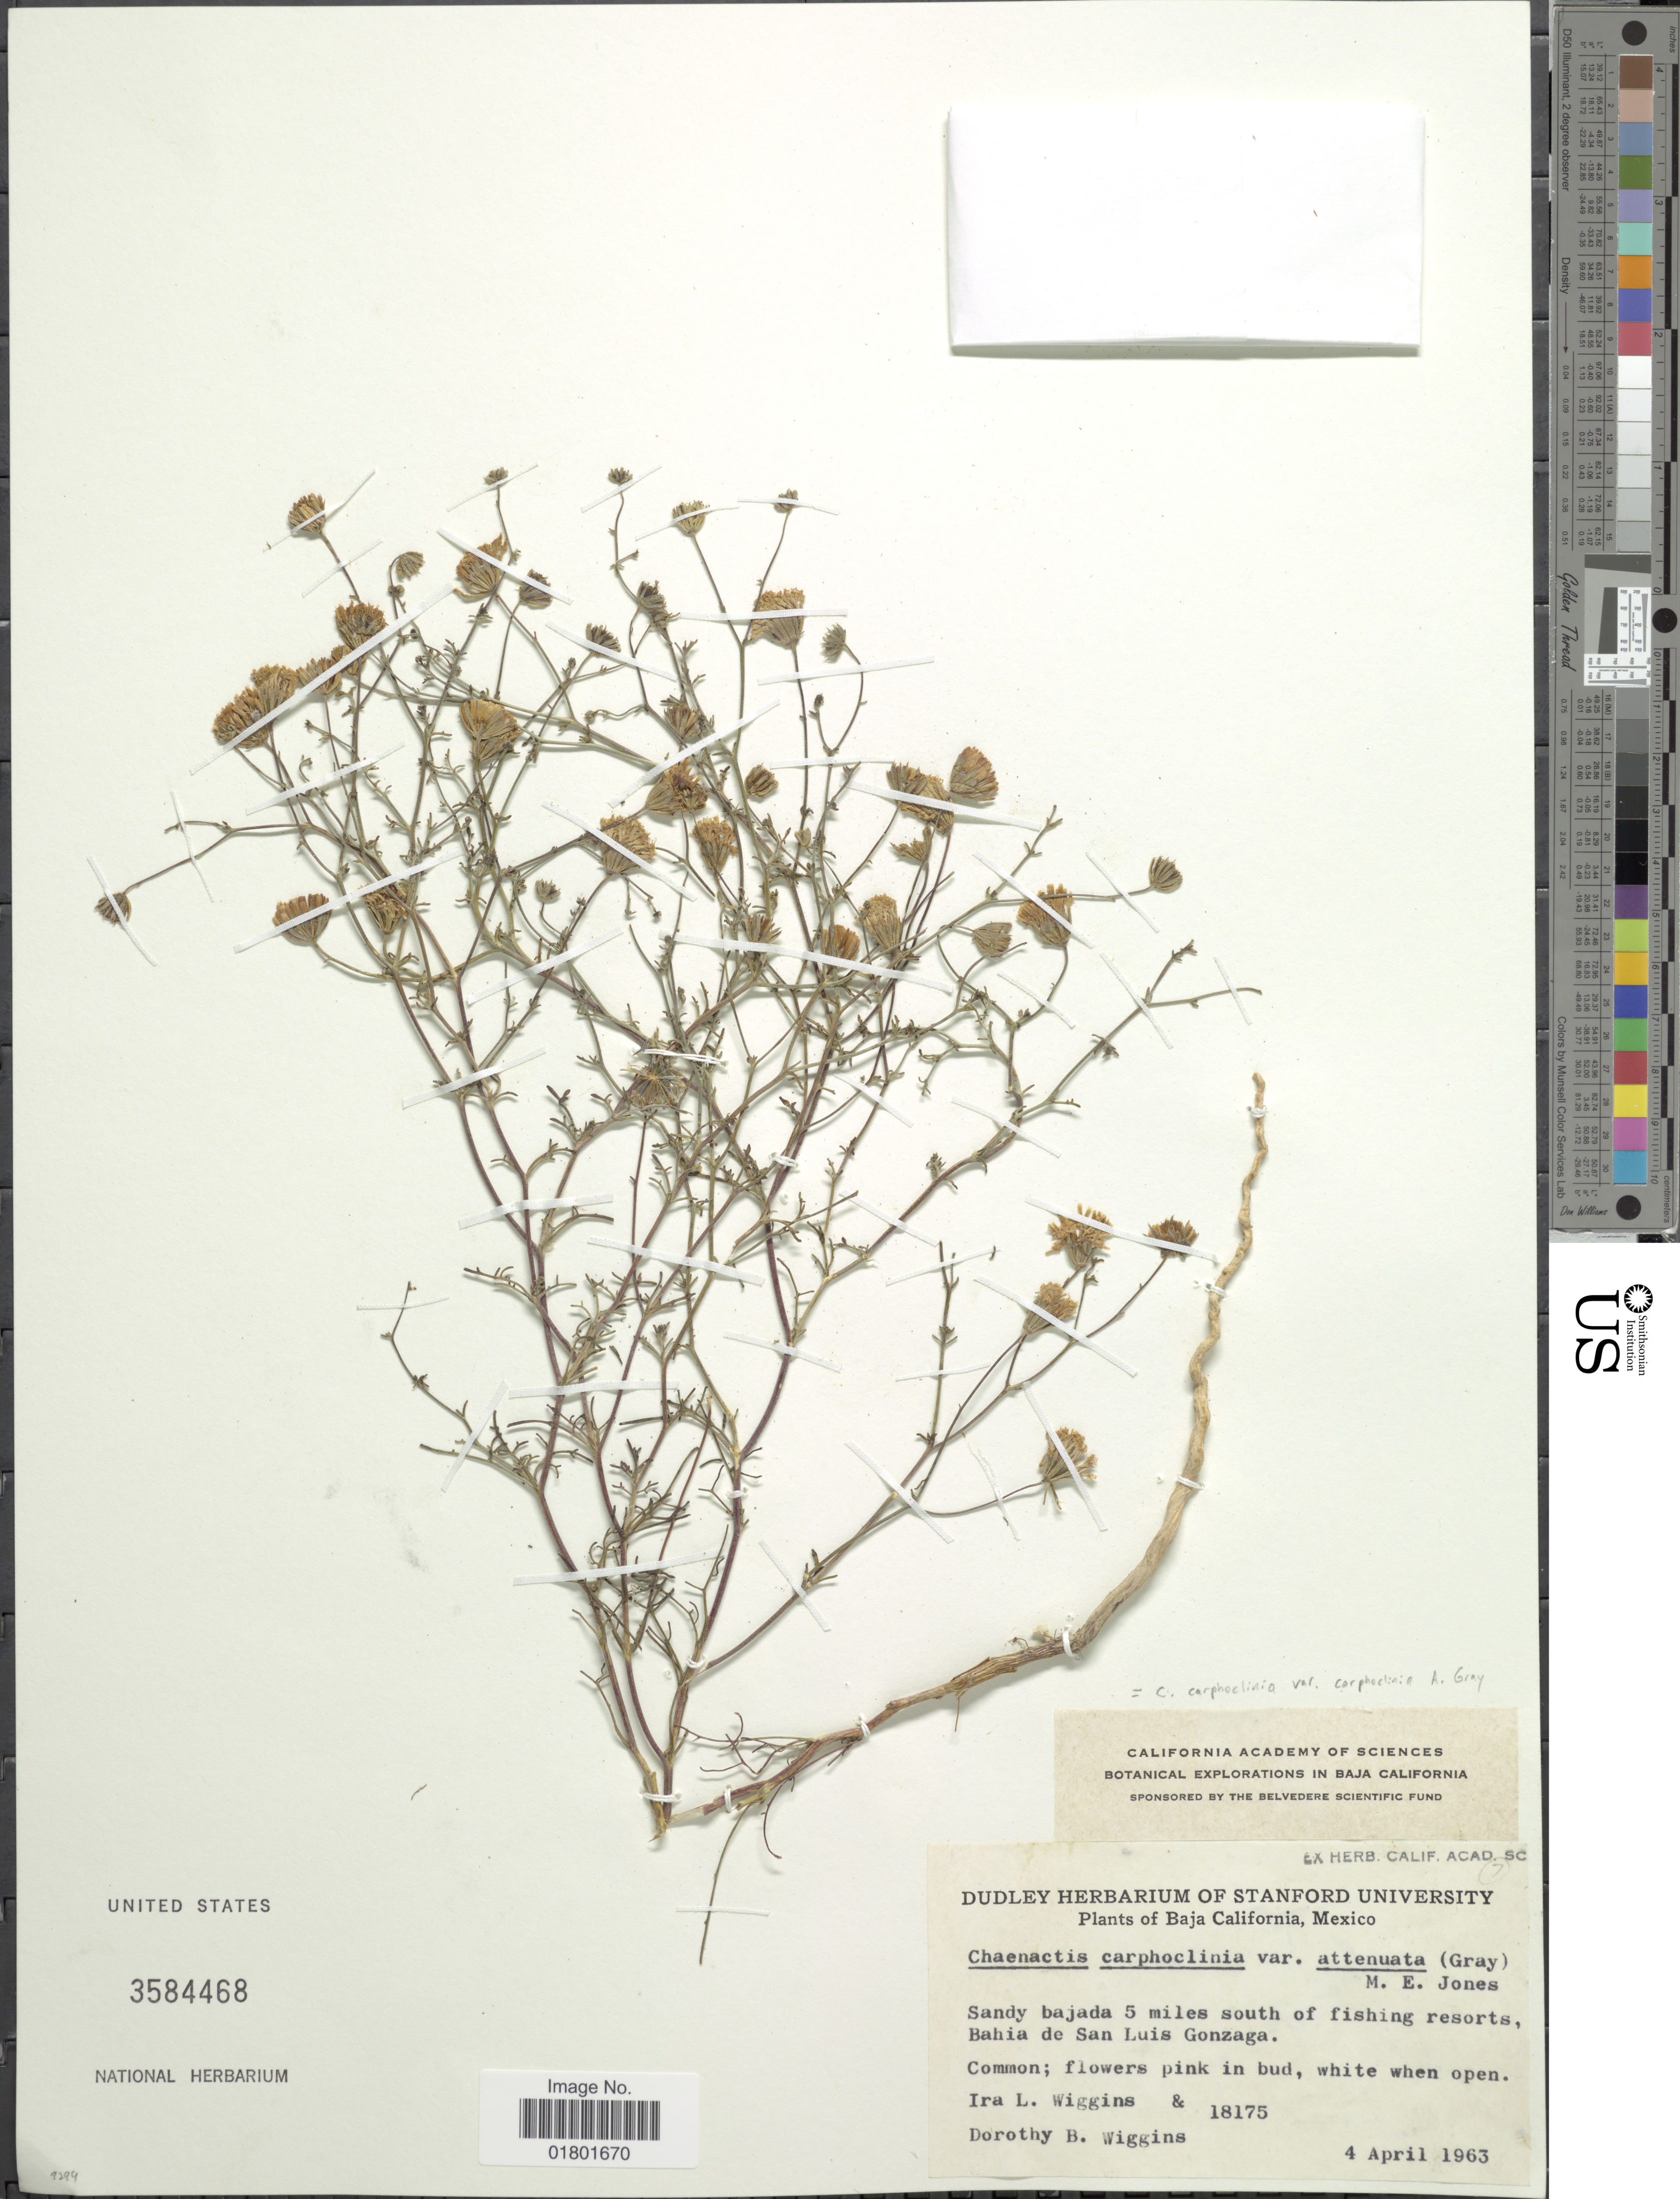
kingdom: Plantae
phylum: Tracheophyta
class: Magnoliopsida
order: Asterales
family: Asteraceae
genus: Chaenactis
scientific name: Chaenactis carphoclinia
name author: A. Gray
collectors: I. L. Wiggins & D. B. Wiggins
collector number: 18175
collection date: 1963-04-04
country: Mexico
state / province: Baja California Sur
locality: Sandy bajada 5 miles south of fishing resorts, Bahia de San Luis Gonzaga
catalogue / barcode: US 3584468